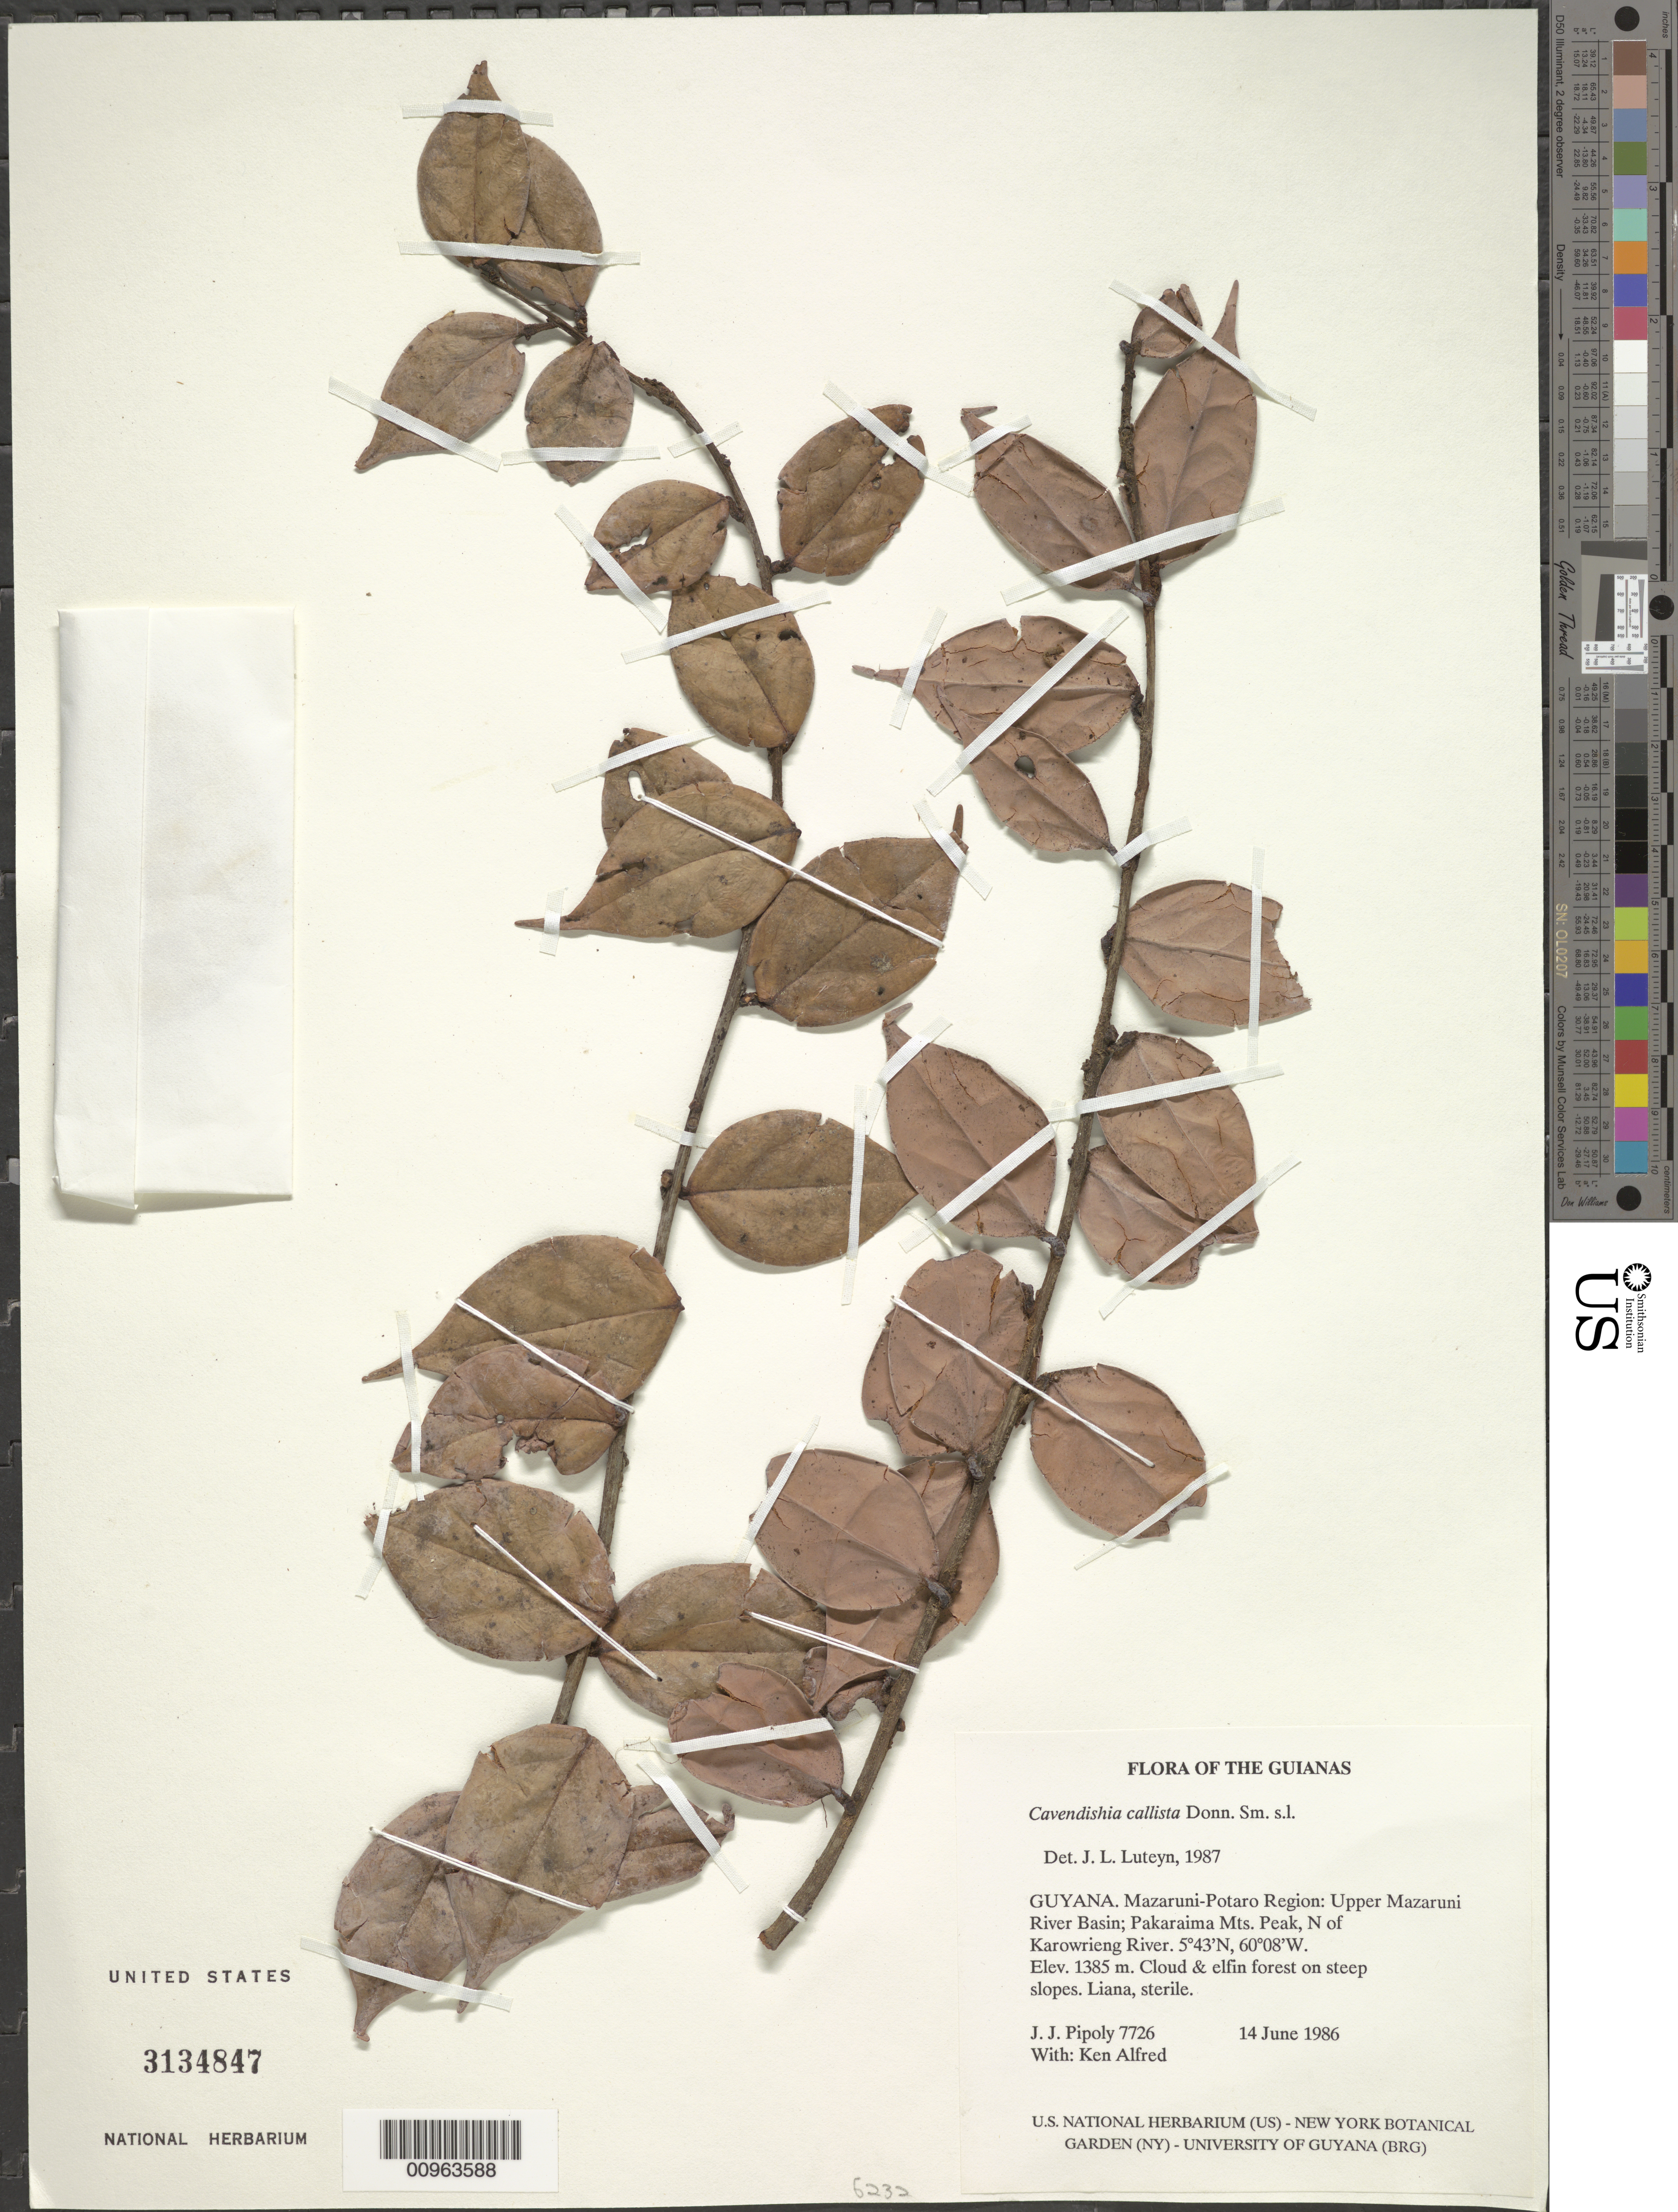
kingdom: Plantae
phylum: Tracheophyta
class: Magnoliopsida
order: Ericales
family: Ericaceae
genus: Cavendishia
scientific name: Cavendishia callista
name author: Donn. Sm.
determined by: Luteyn, J. L.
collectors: J. J. Pipoly & K. Alfred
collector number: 7726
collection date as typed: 14 June 1986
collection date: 1986-06-14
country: Guyana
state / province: Cuyuni-Mazaruni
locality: Upper Mazaruni River Basin; Pakaraima Mts. Peak, N of Karowrieng River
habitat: Cloud & elfin forest on steep slopes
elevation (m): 1385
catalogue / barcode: US 3134847